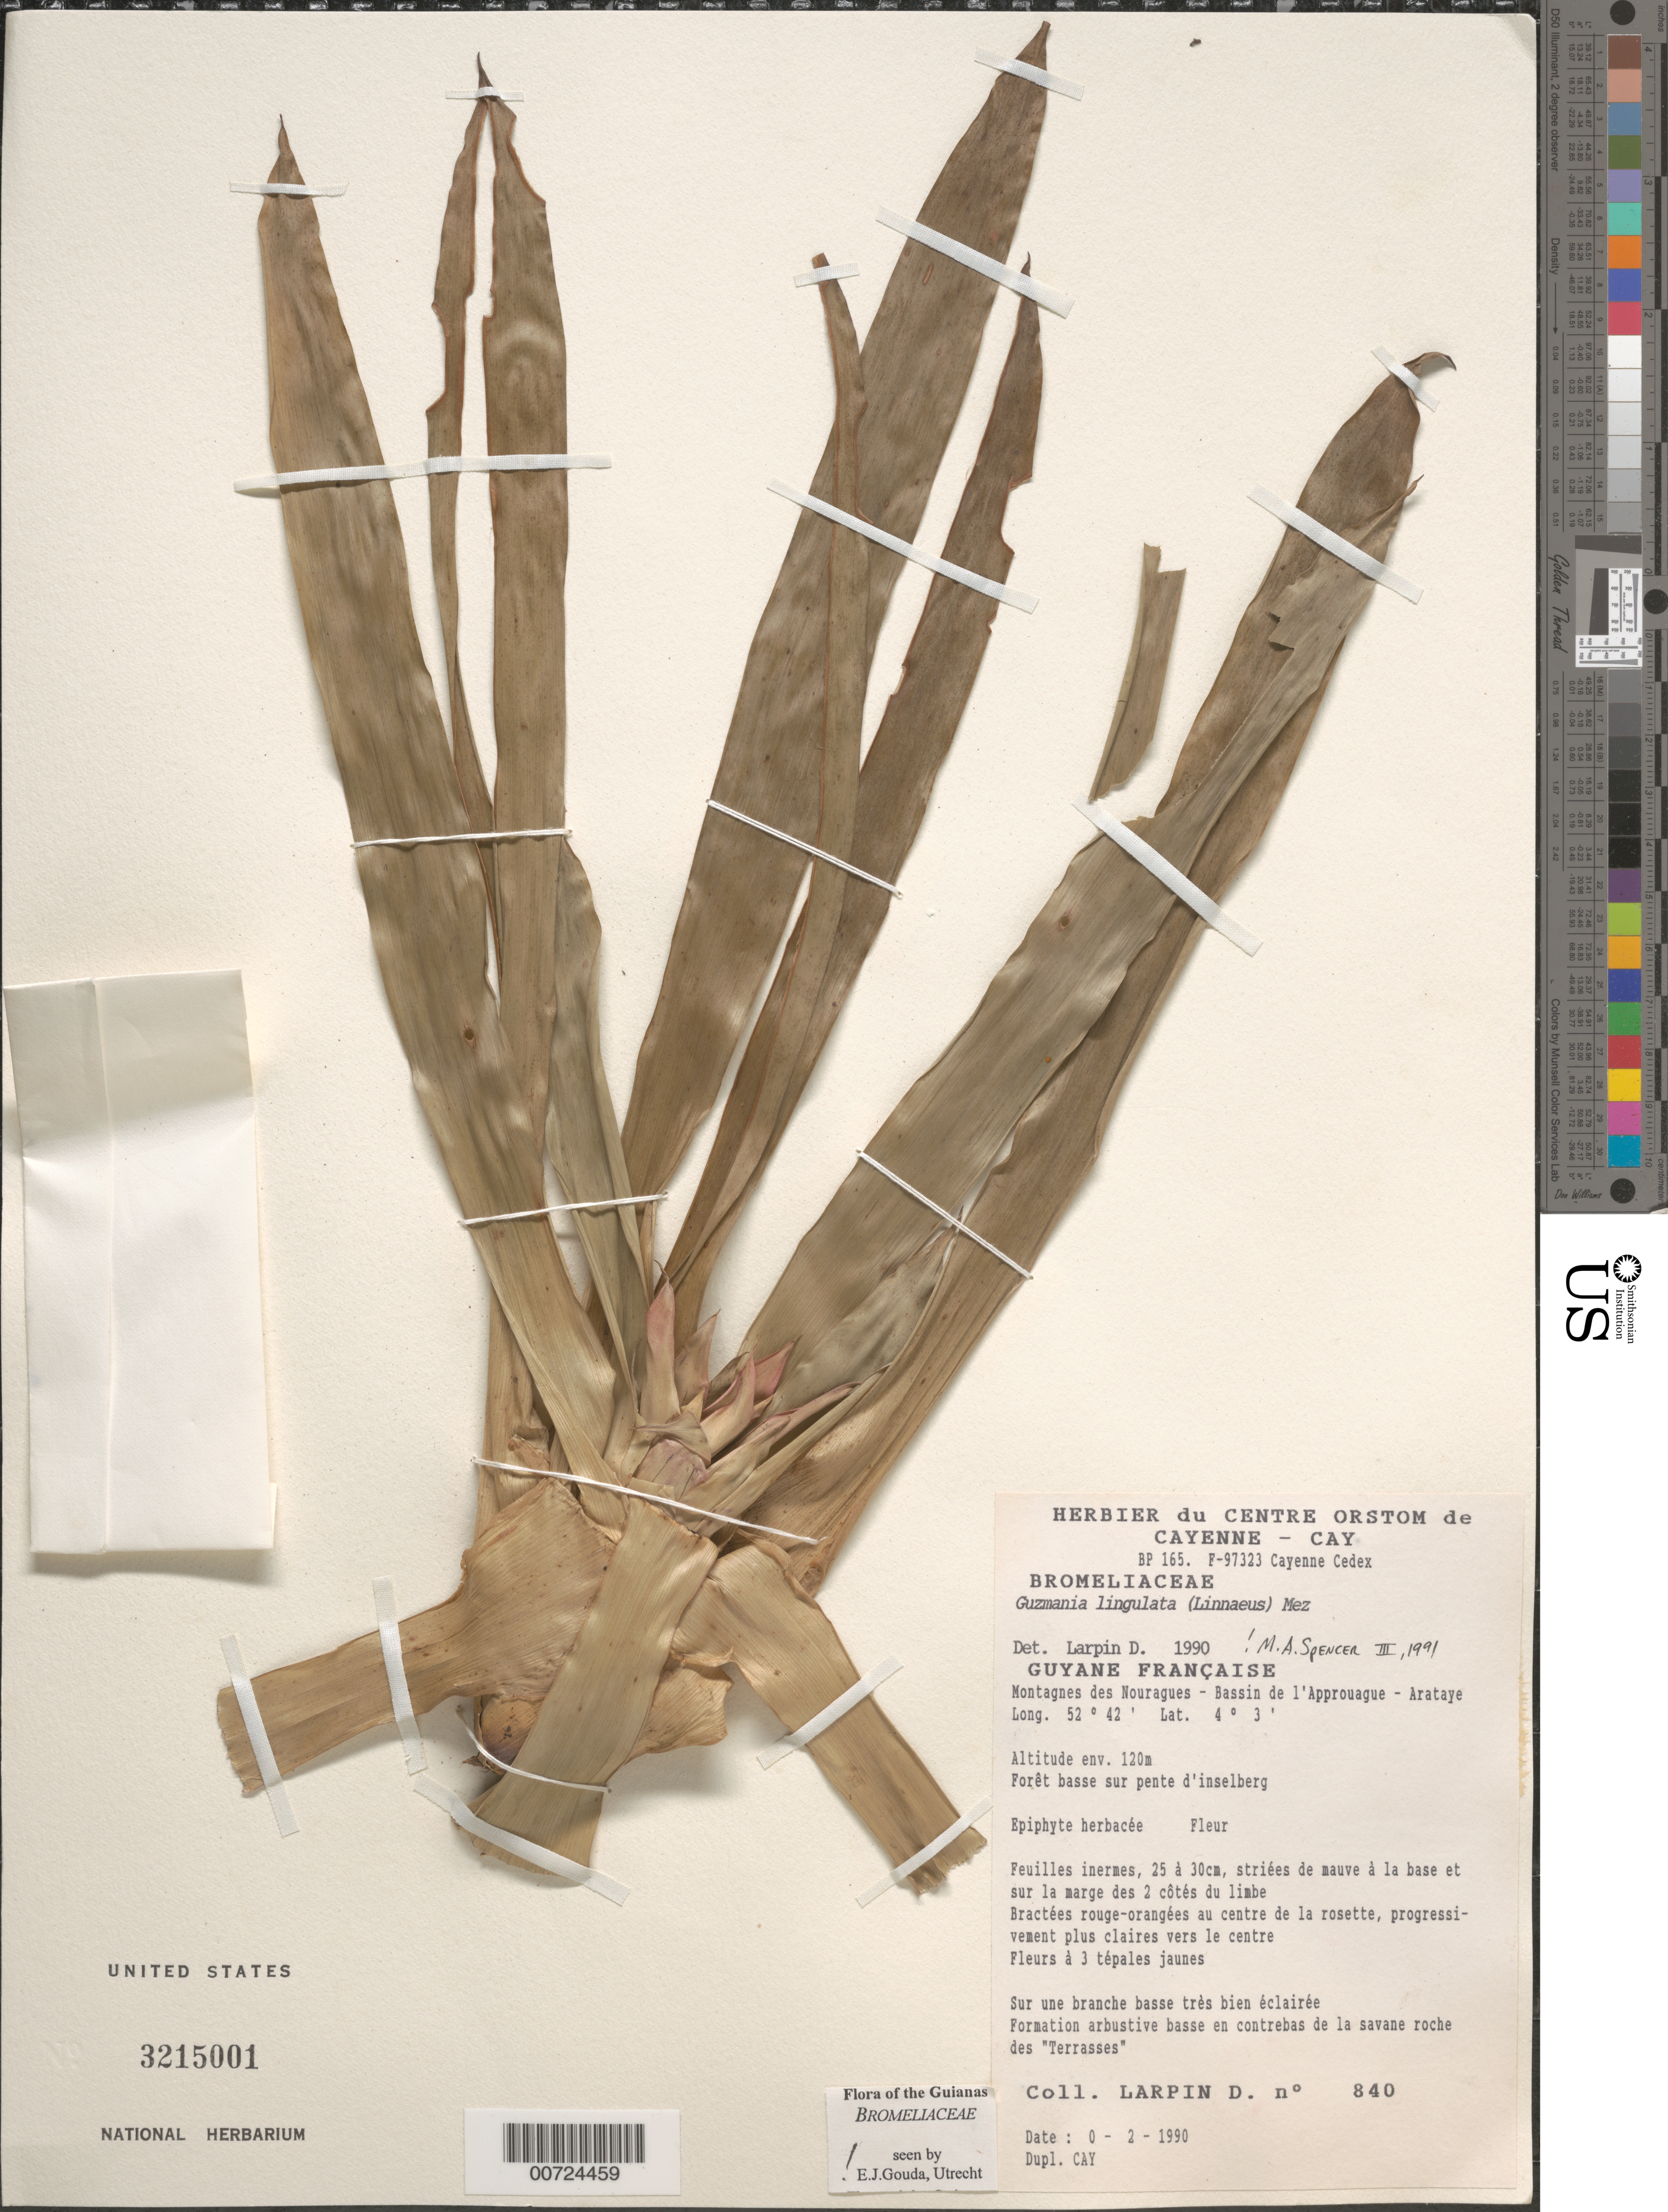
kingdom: Plantae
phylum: Tracheophyta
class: Liliopsida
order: Poales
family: Bromeliaceae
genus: Guzmania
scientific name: Guzmania lingulata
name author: (L.) Mez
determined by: Gouda, E. J.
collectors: D. Larpin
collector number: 840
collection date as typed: Feb-90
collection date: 1990-02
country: French Guiana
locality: Station des Nouragues, Bassin de l'Approuague, Arataye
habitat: Low altitude forest on slope; on branch open area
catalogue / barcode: US 3215001